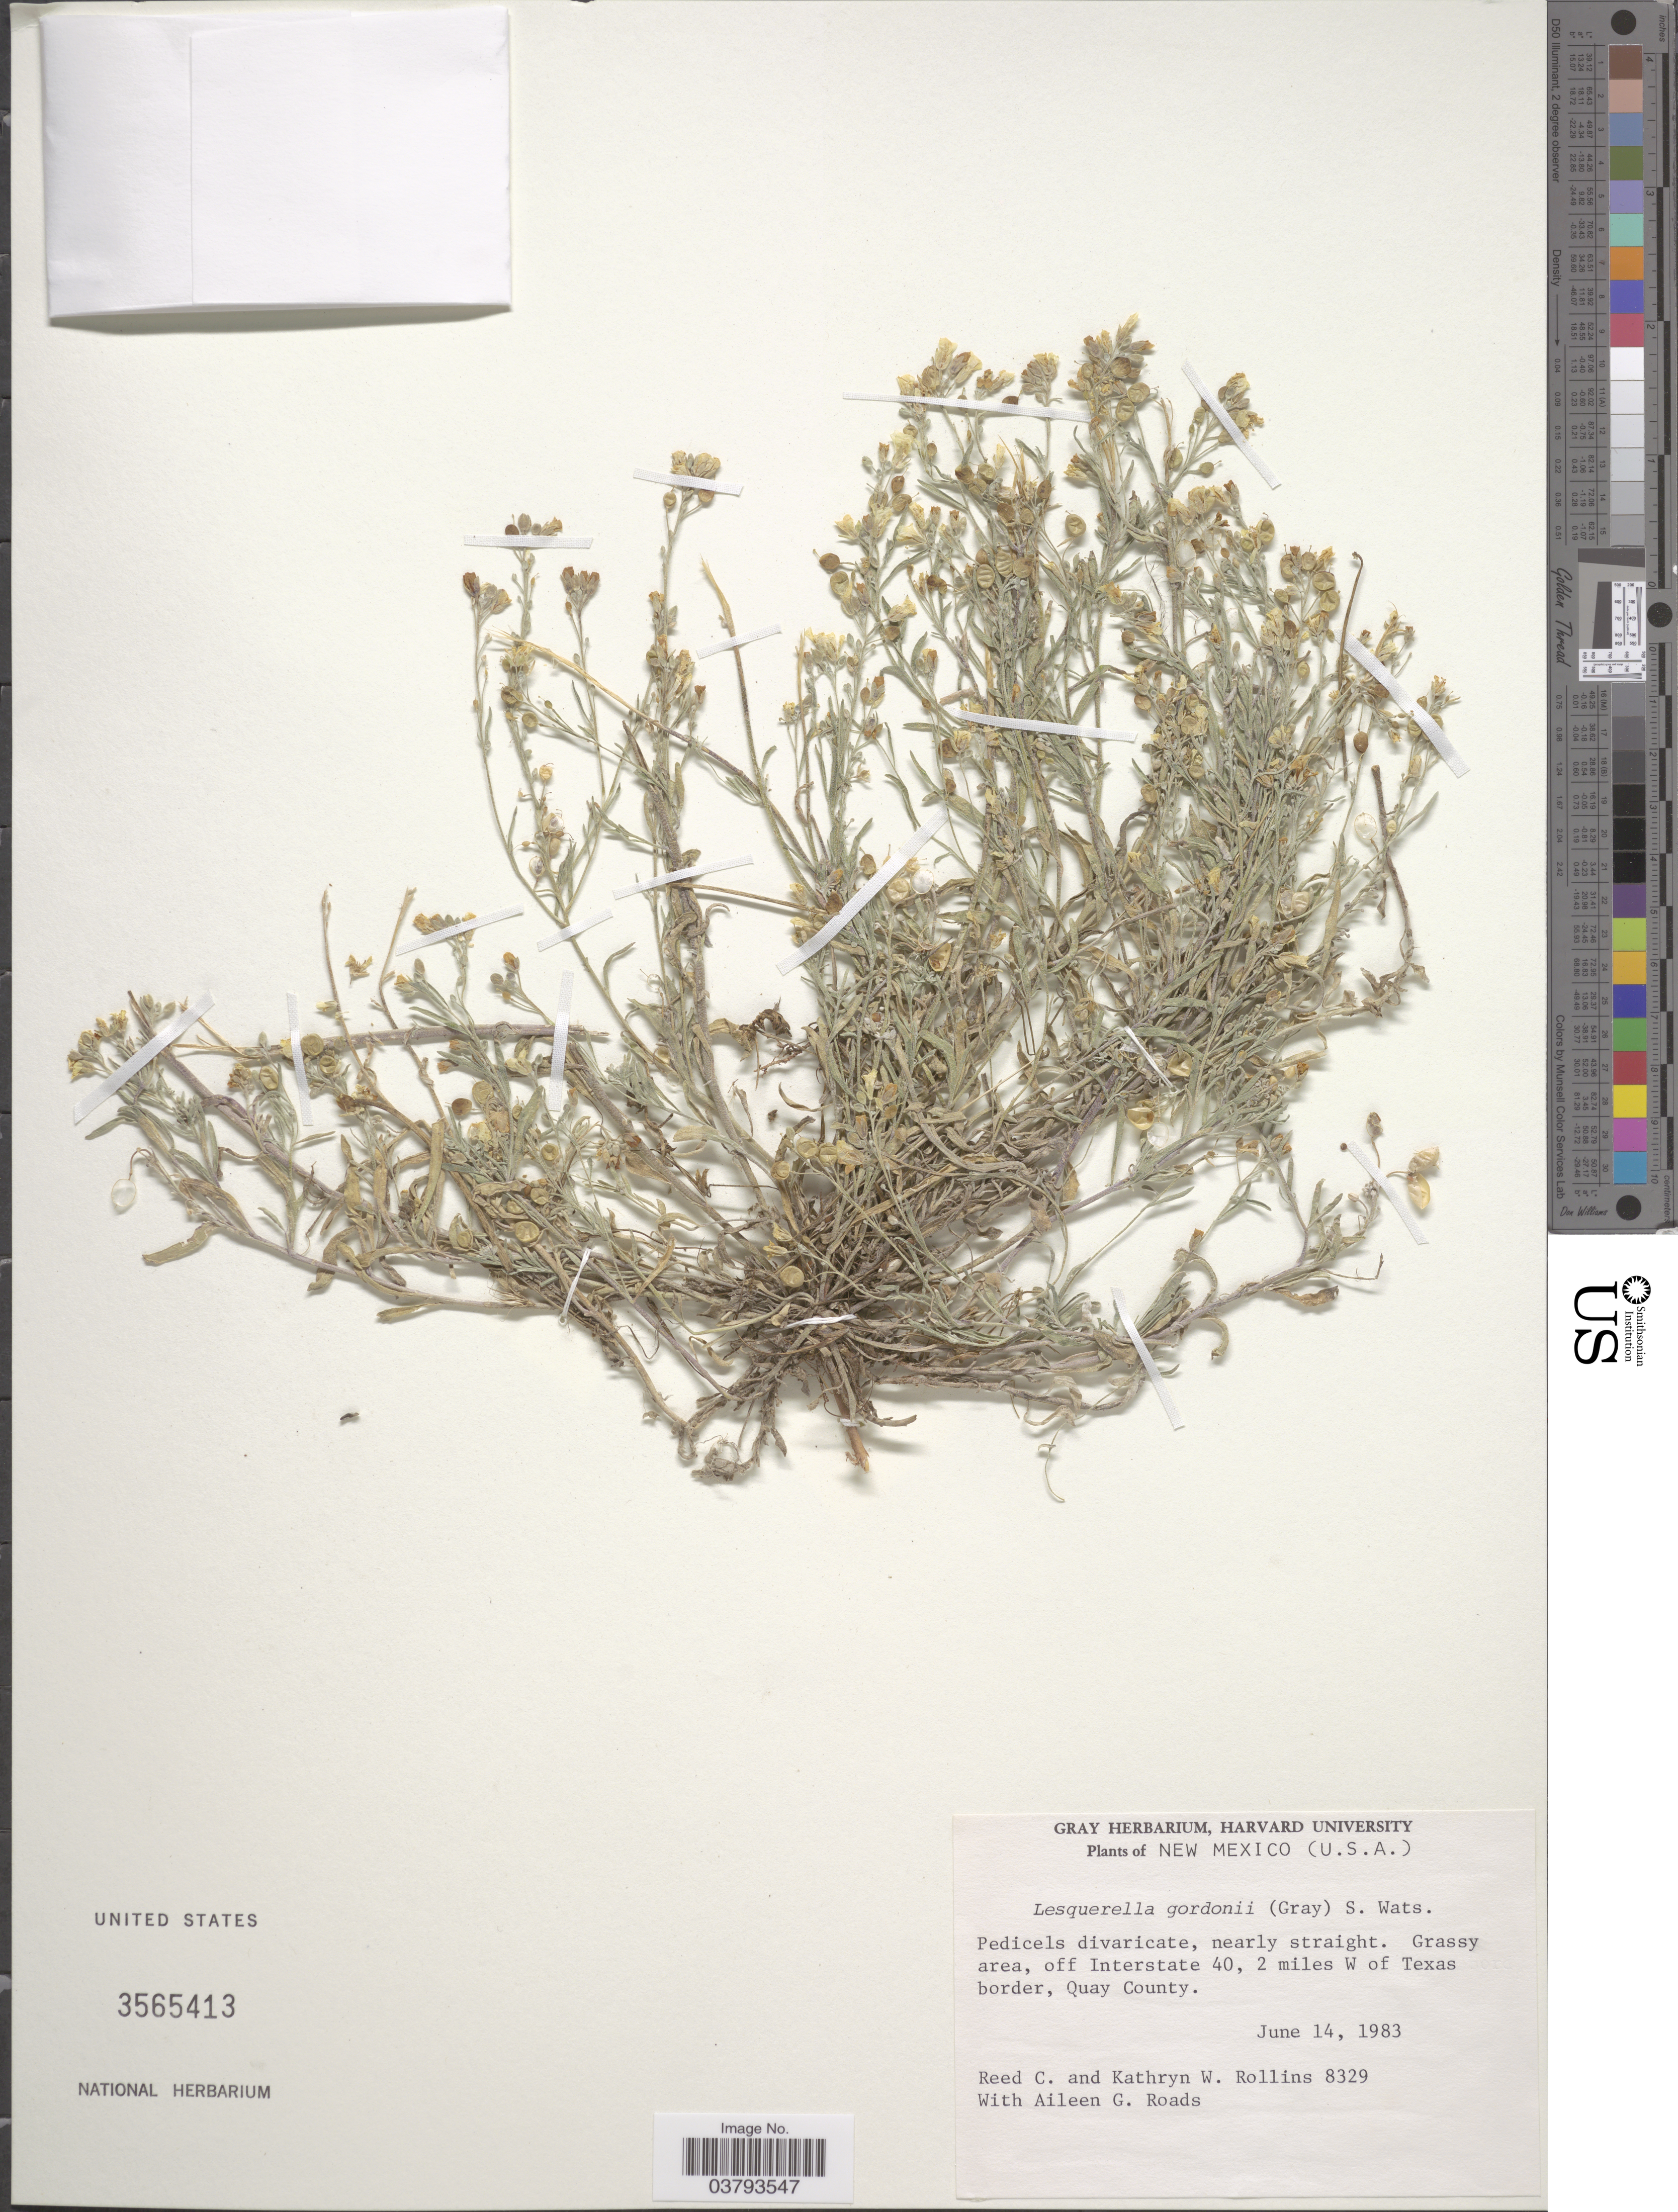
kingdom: Plantae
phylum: Tracheophyta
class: Magnoliopsida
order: Brassicales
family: Brassicaceae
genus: Lesquerella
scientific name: Lesquerella gordonii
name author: (A. Gray) S. Watson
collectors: R. C. Rollins, K. W. Rollins & A. Roads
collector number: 8329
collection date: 1983-06-14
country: United States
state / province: New Mexico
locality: Grassy area, off Interstate 40, 2 miles W of Texas border, Quay County.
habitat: grassy area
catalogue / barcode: US 3565413